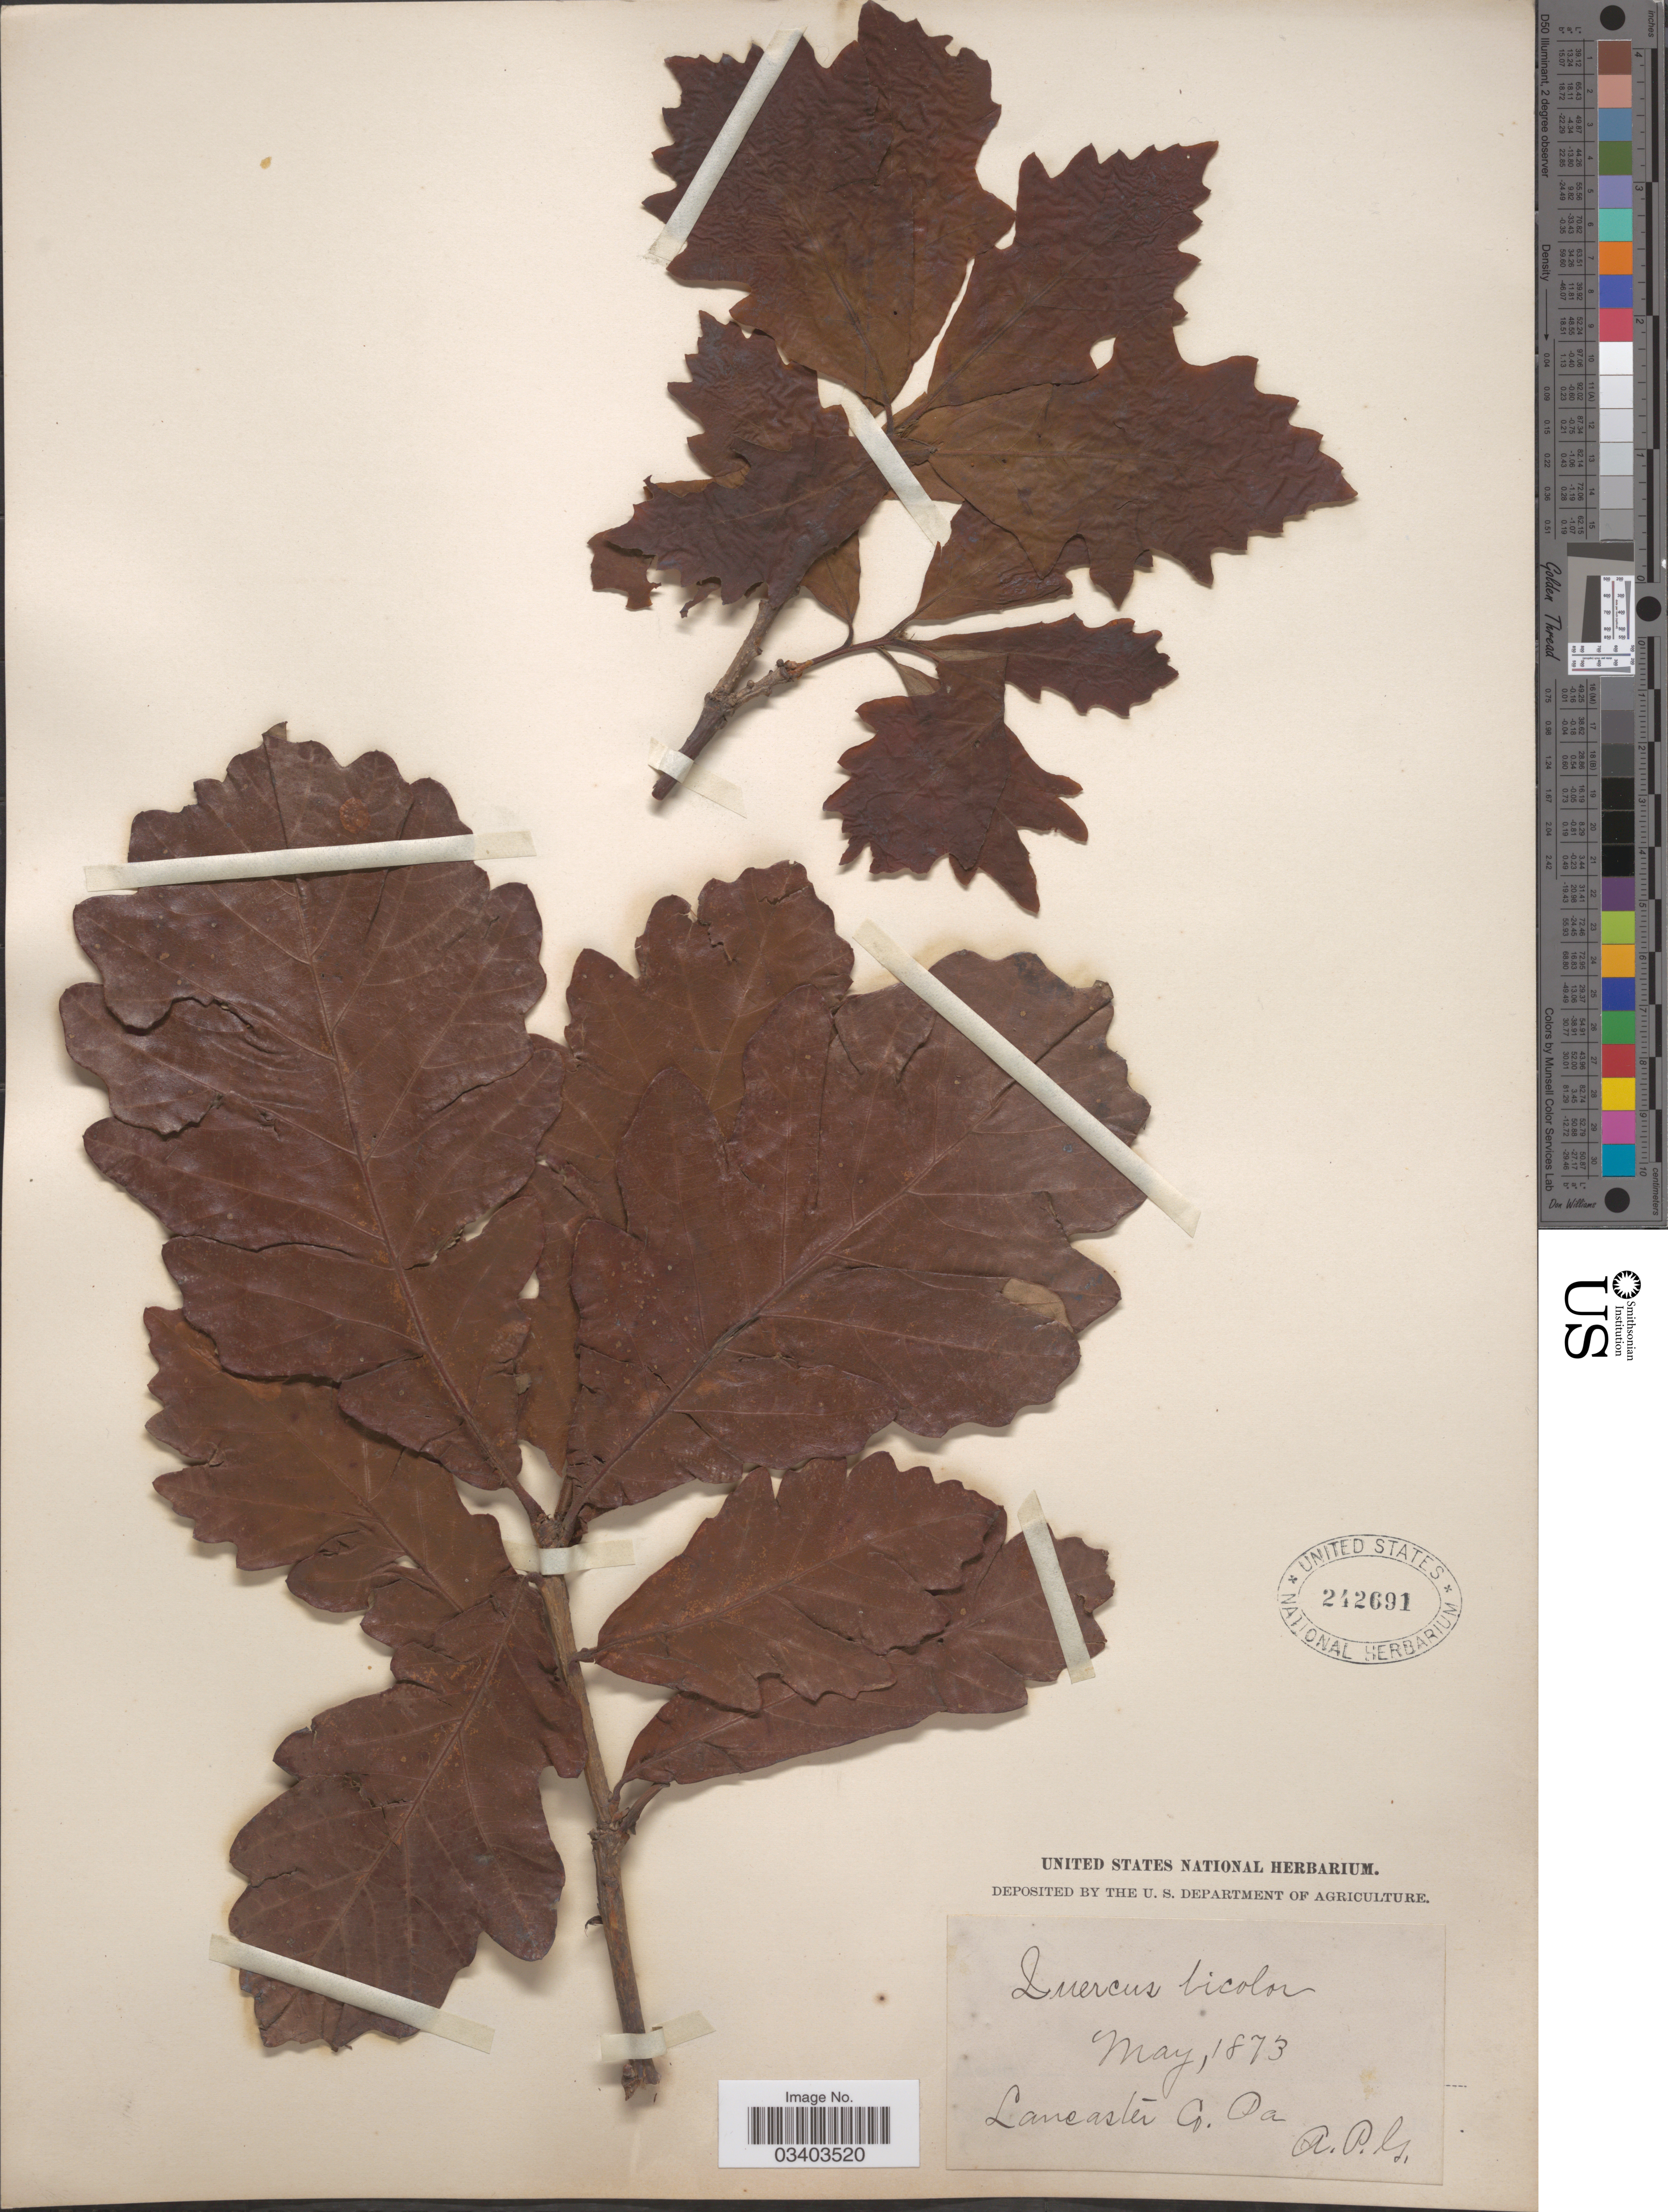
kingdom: Plantae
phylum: Tracheophyta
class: Magnoliopsida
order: Fagales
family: Fagaceae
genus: Quercus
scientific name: Quercus bicolor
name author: Willd.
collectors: A. P. L.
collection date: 1873-05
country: United States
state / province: Pennsylvania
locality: Lancaster Co.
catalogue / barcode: US 242691